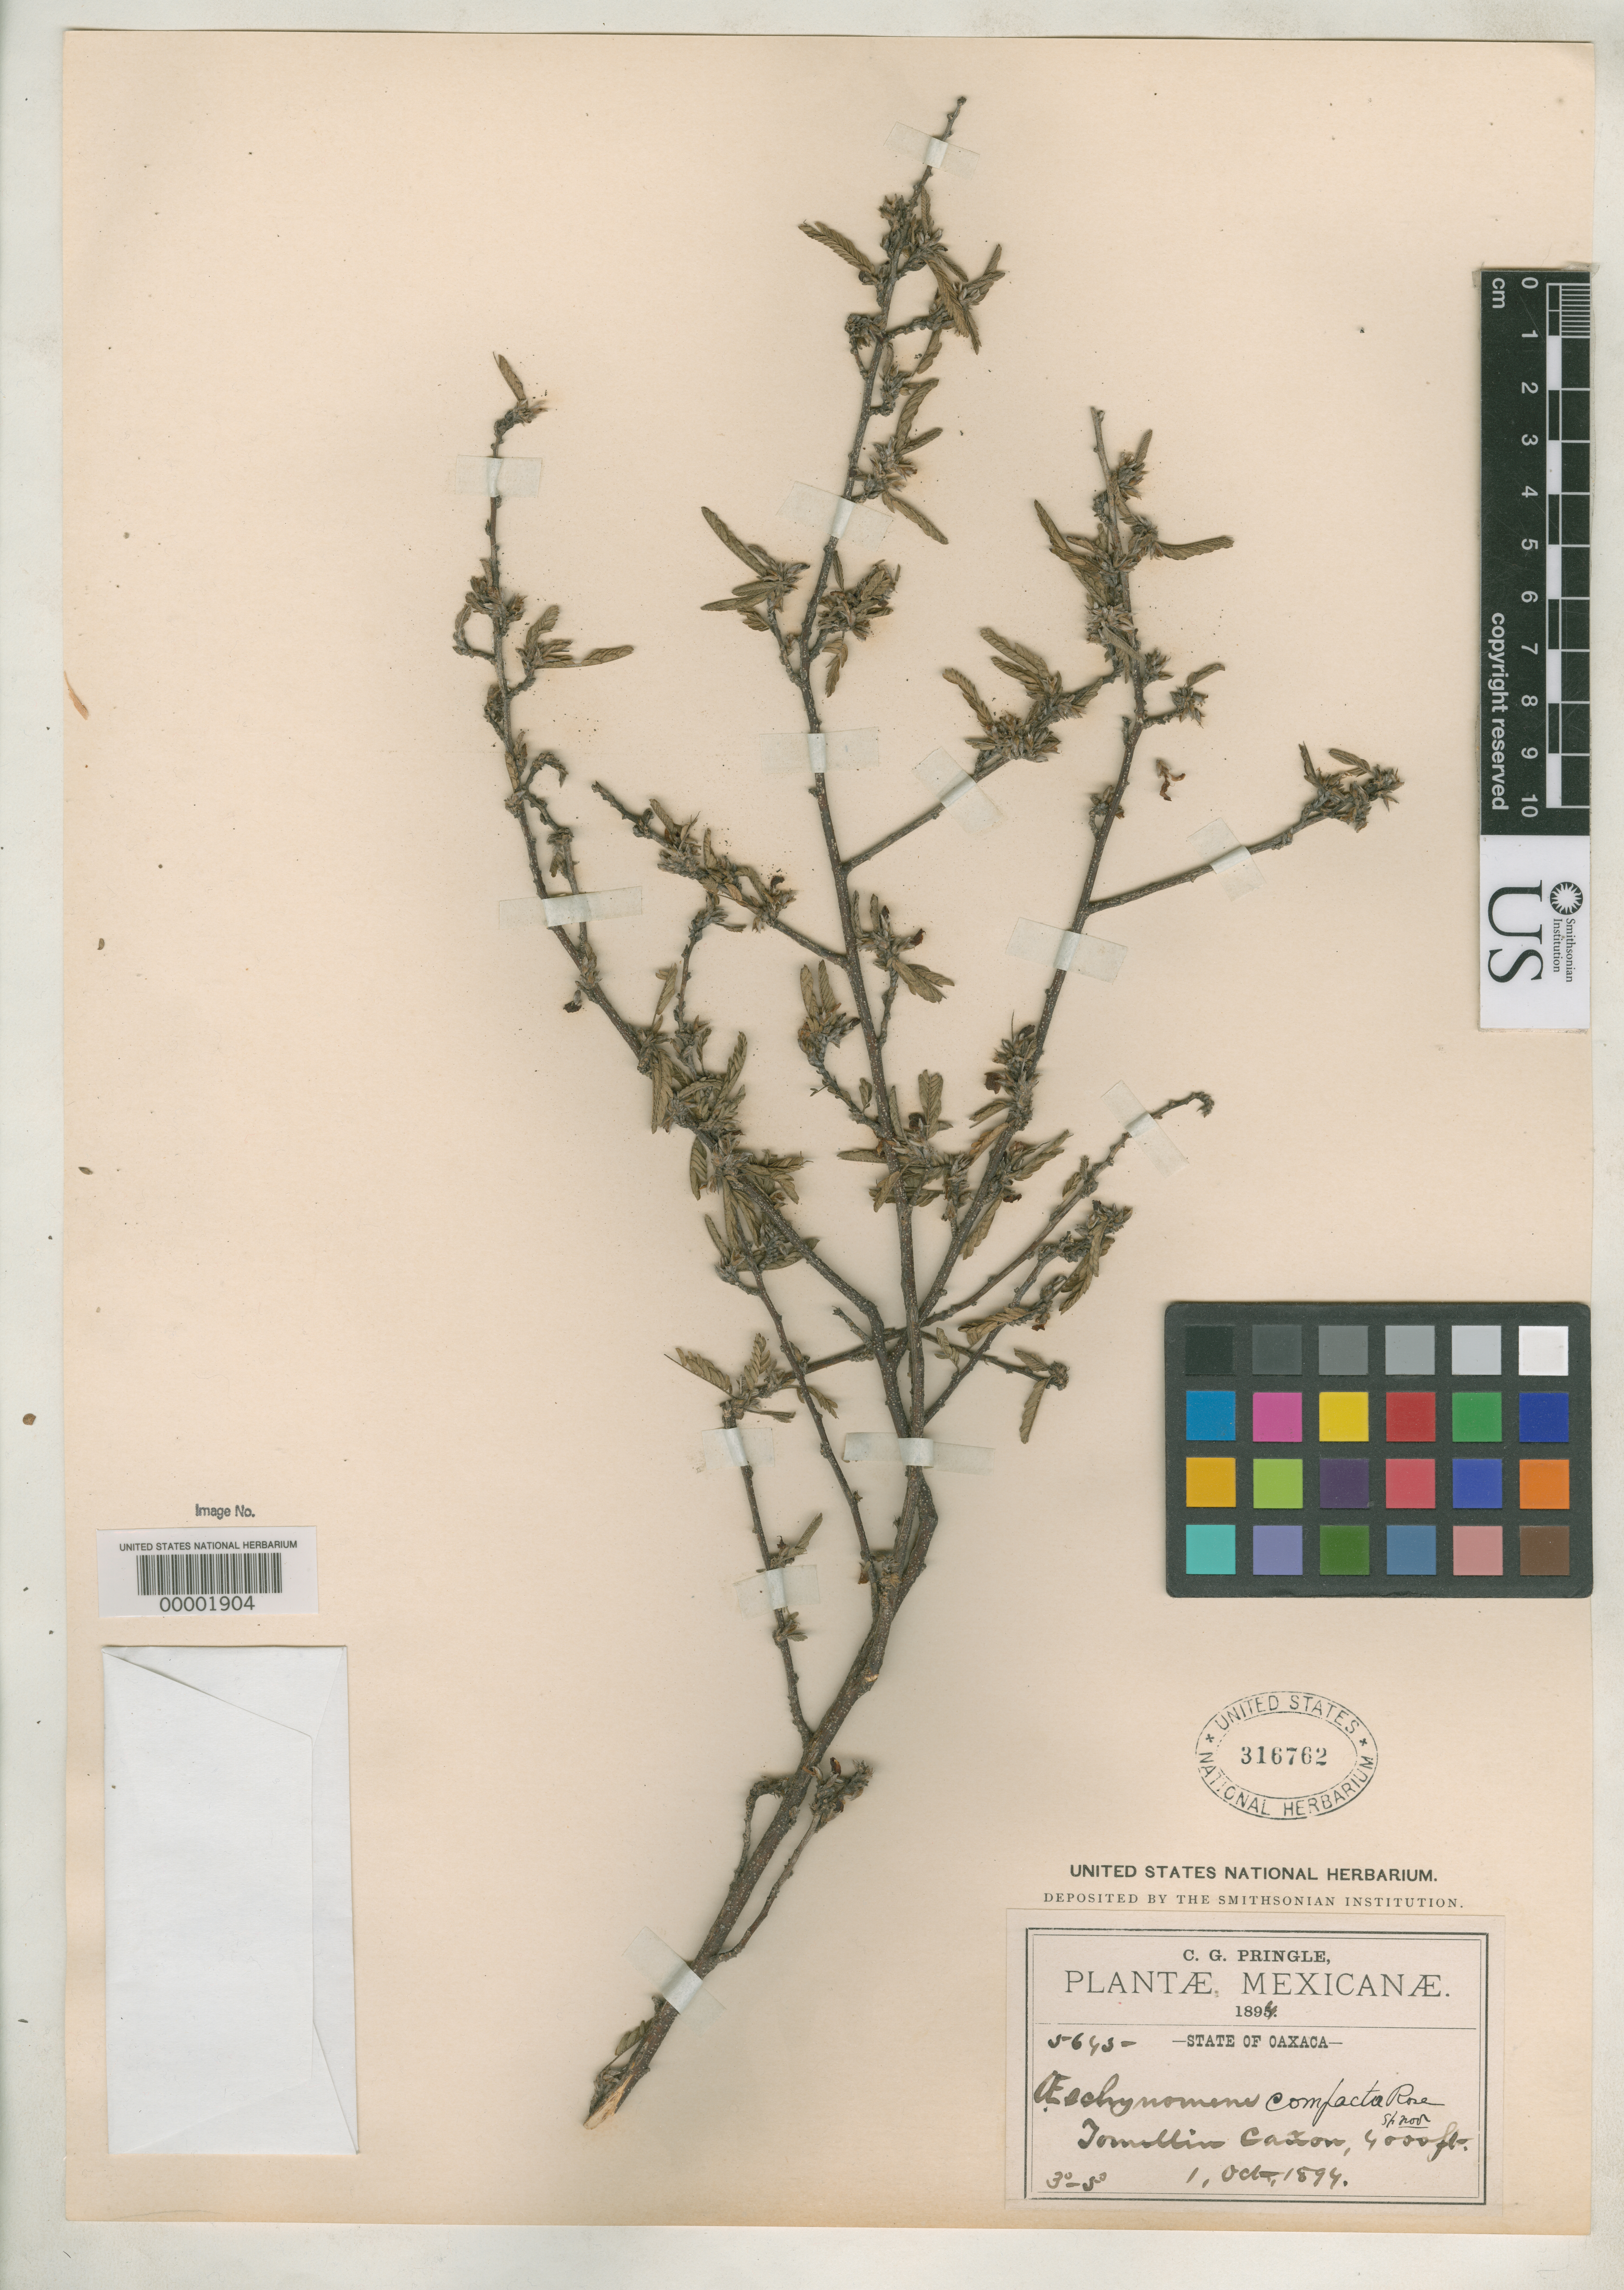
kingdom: Plantae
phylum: Tracheophyta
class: Magnoliopsida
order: Fabales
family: Fabaceae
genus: Aeschynomene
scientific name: Aeschynomene compacta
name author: Rose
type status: Lectotype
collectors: C. G. Pringle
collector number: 5645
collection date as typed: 01 Oct 1894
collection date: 1894-10-01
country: Mexico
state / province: Oaxaca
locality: Tomellin Canyon.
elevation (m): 1219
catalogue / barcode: US 316762